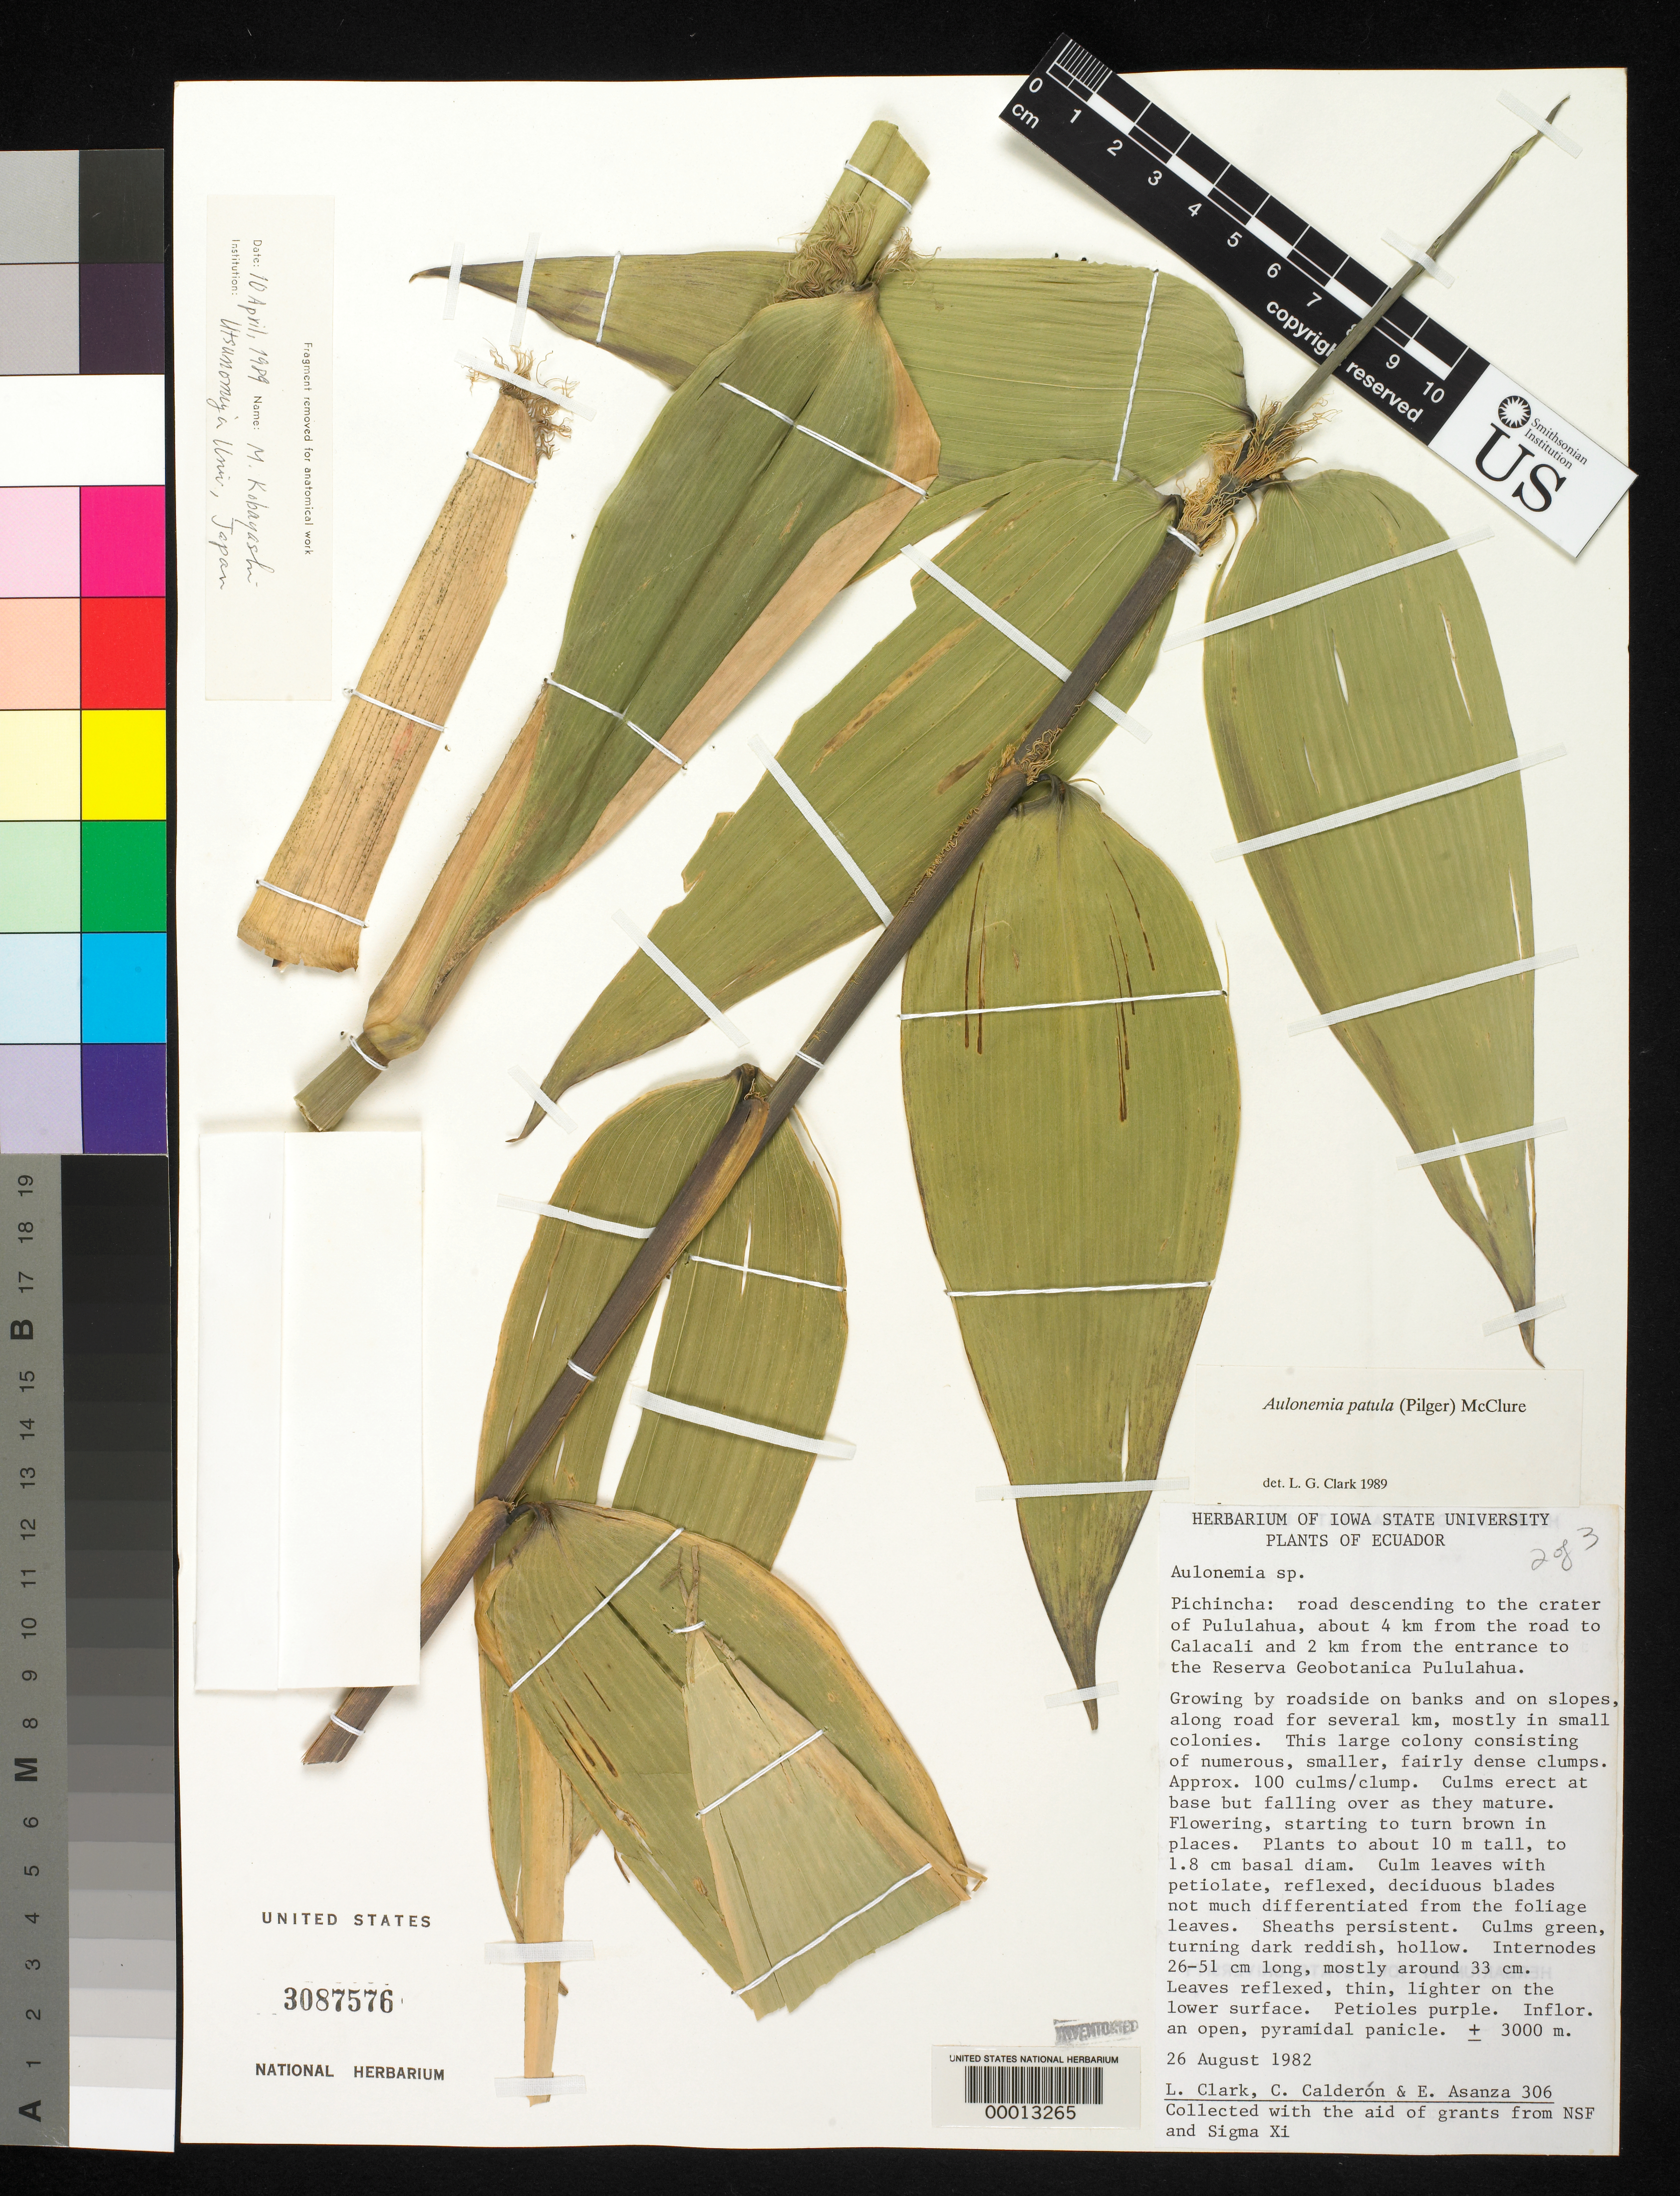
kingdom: Plantae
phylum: Tracheophyta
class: Liliopsida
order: Poales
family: Poaceae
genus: Aulonemia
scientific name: Aulonemia sp.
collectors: L. G. Clark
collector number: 306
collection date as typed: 26 Aug 1982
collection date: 1982-08-26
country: Ecuador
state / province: Pichincha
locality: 2 km from Reserva Geobotanica Pululahua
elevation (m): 3000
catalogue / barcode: US 3087576